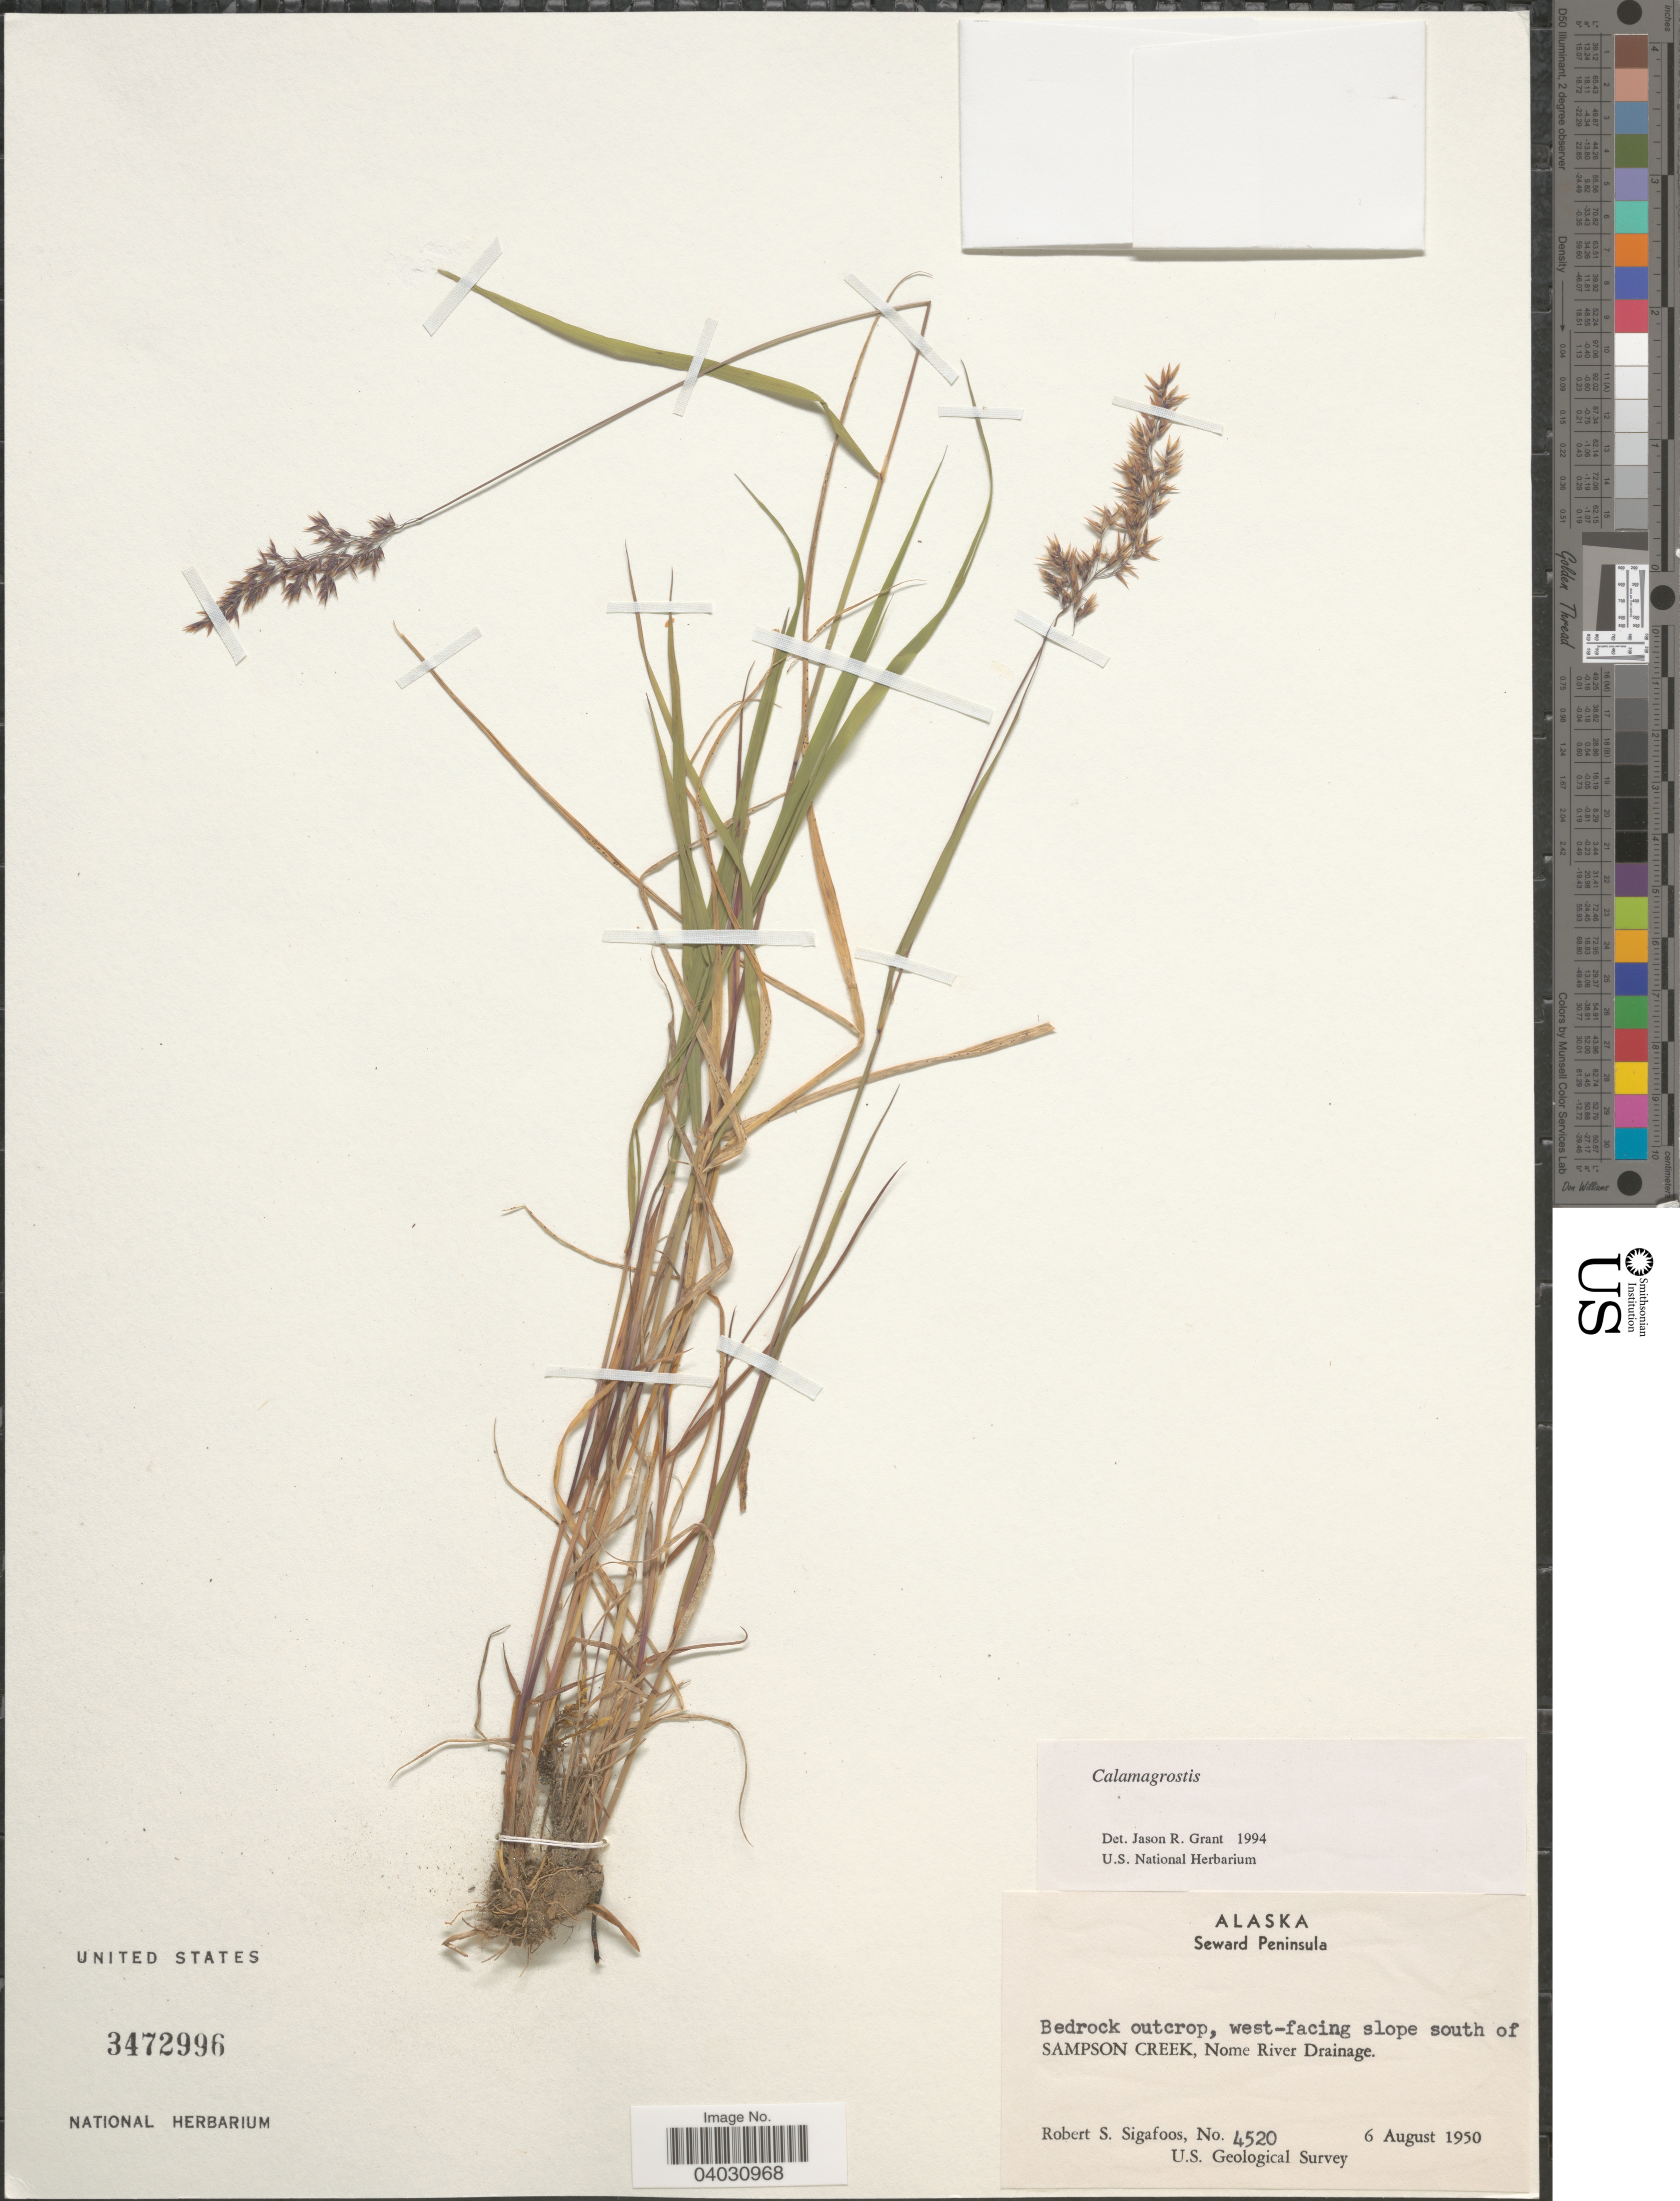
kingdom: Plantae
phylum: Tracheophyta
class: Liliopsida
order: Poales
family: Poaceae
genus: Calamagrostis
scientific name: Calamagrostis sp.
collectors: R. Sigafoos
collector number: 4520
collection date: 1950-08-06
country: United States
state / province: Alaska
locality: Seward Peninsula. Bedrock outcrop, west-facing slope south of Sampson Creek, Nome River Drainage.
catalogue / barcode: US 3472996